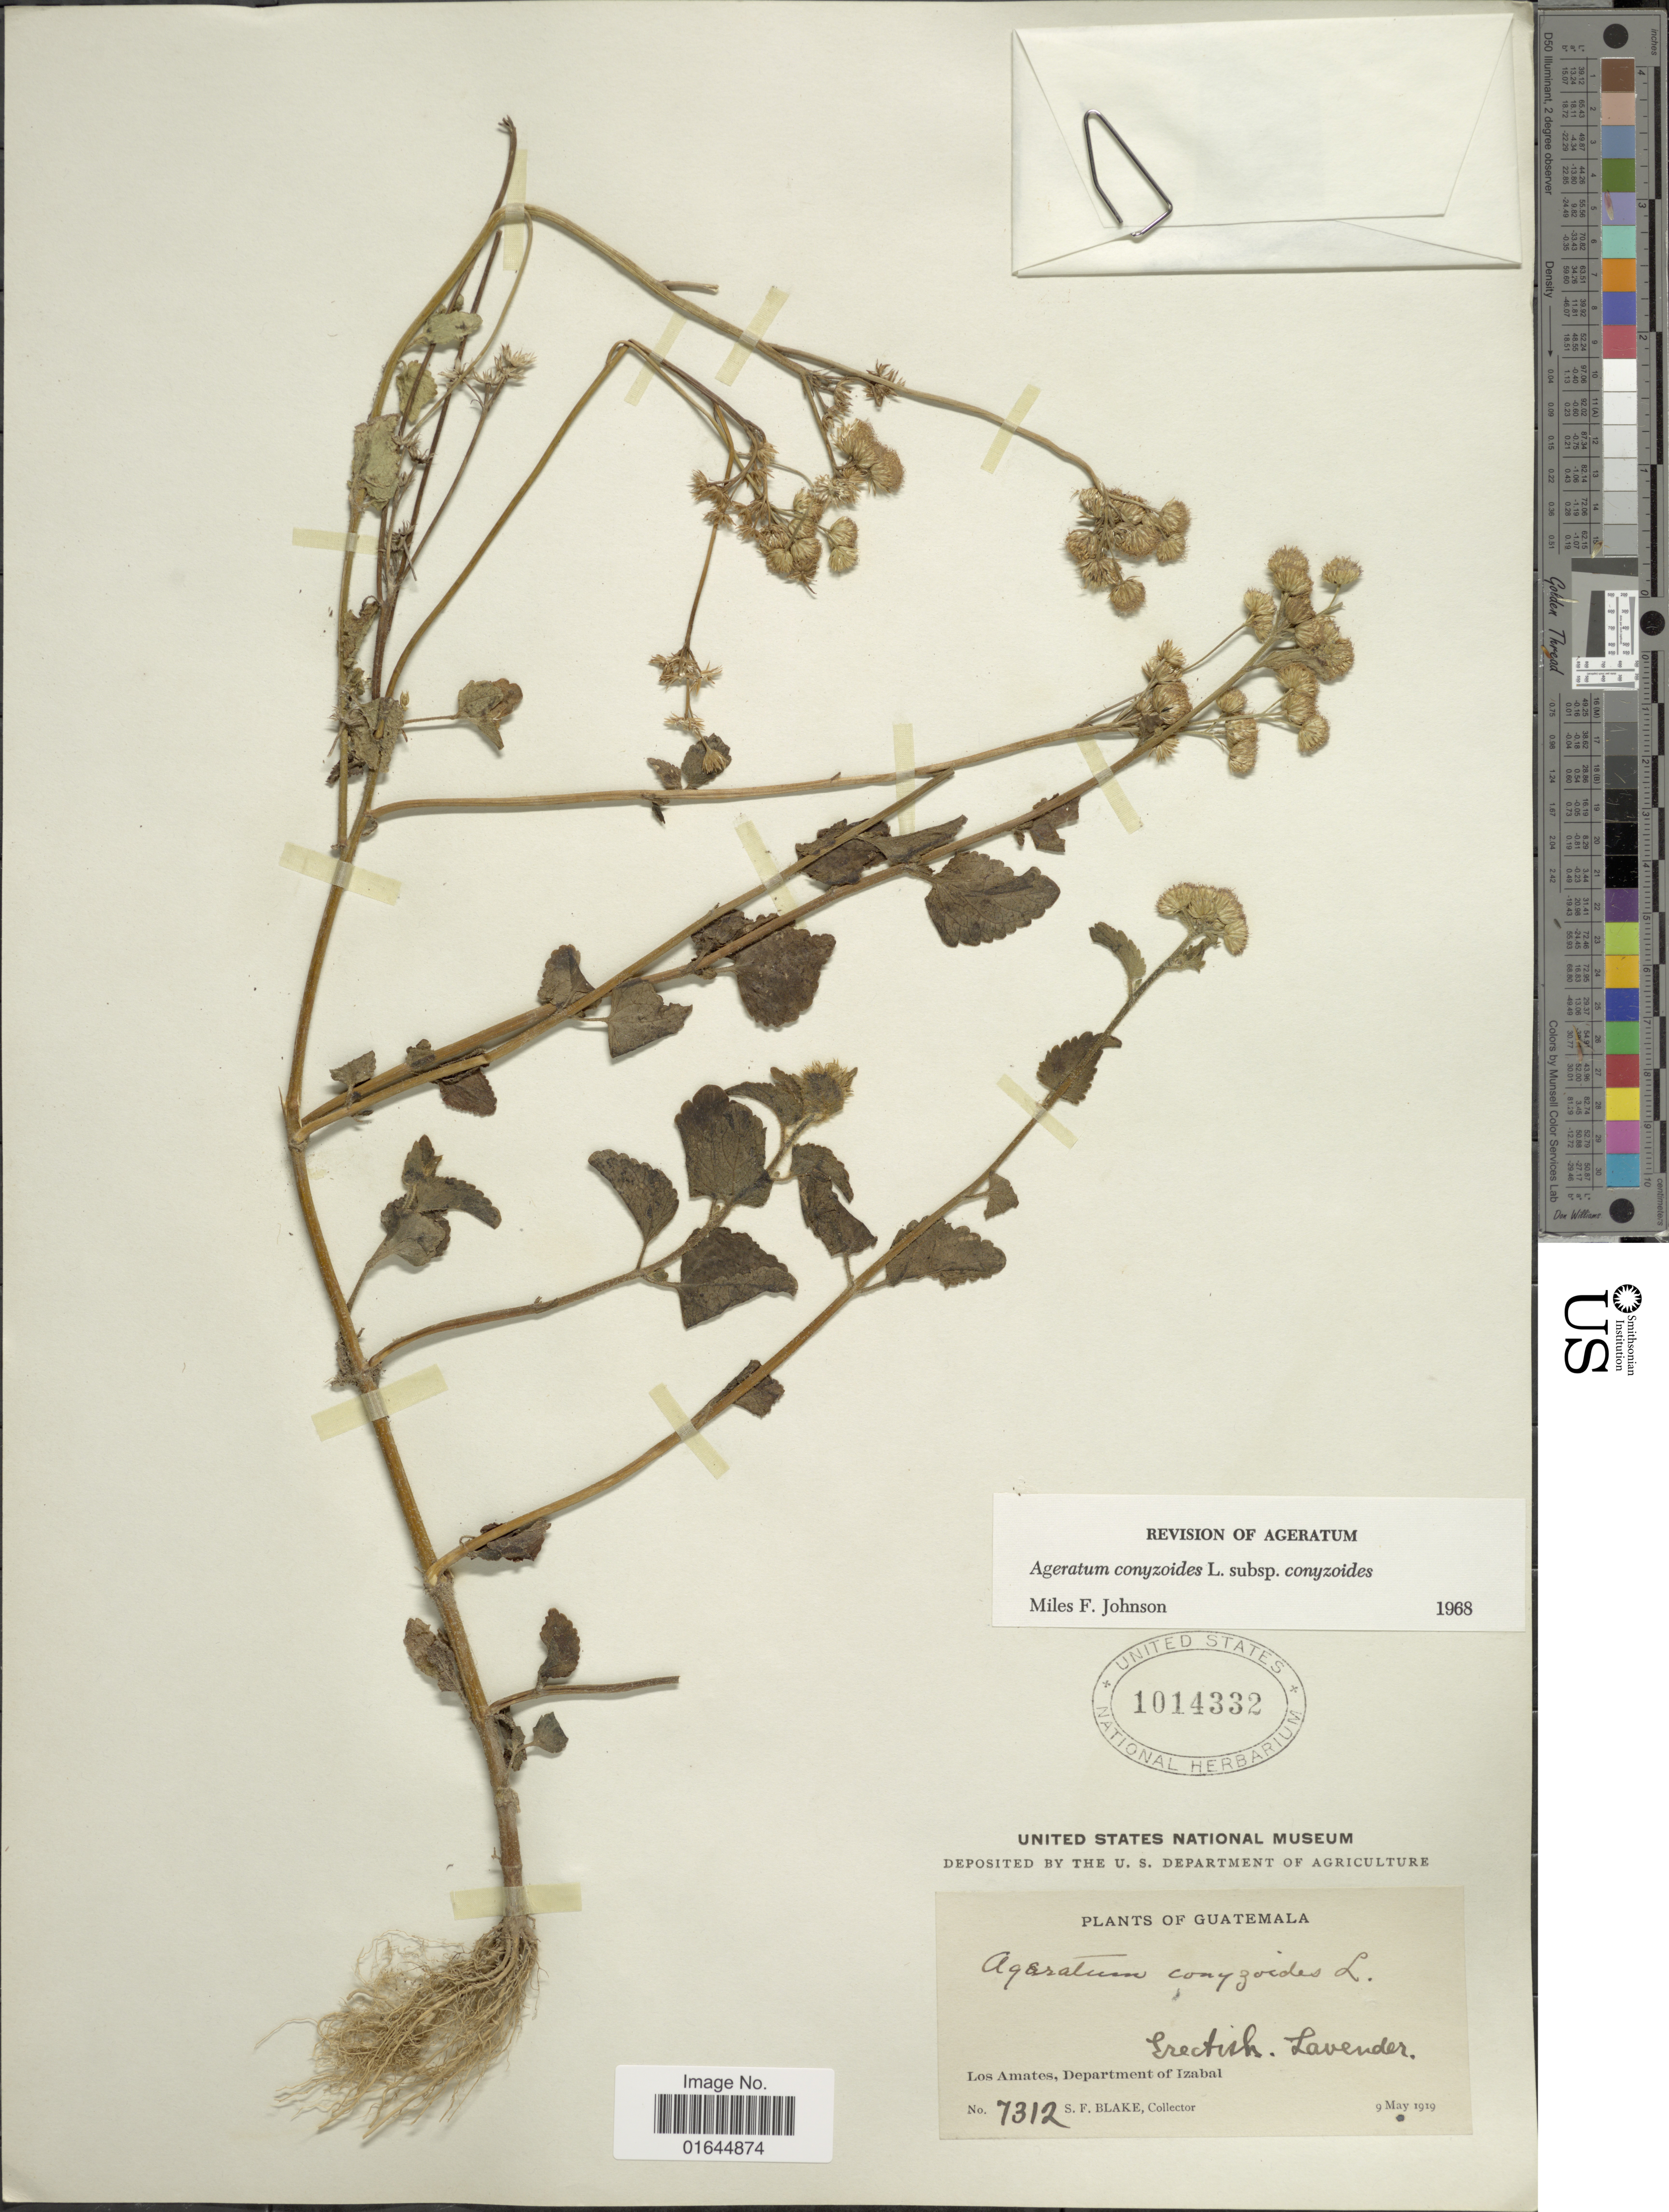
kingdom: Plantae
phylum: Tracheophyta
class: Magnoliopsida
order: Asterales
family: Asteraceae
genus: Ageratum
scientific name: Ageratum houstonianum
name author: Mill.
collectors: S. Blake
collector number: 7312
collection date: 1919-05-09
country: Guatemala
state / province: Izabal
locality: Guatemala, Los Amates, Departmento of Izabal.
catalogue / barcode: US 1014332